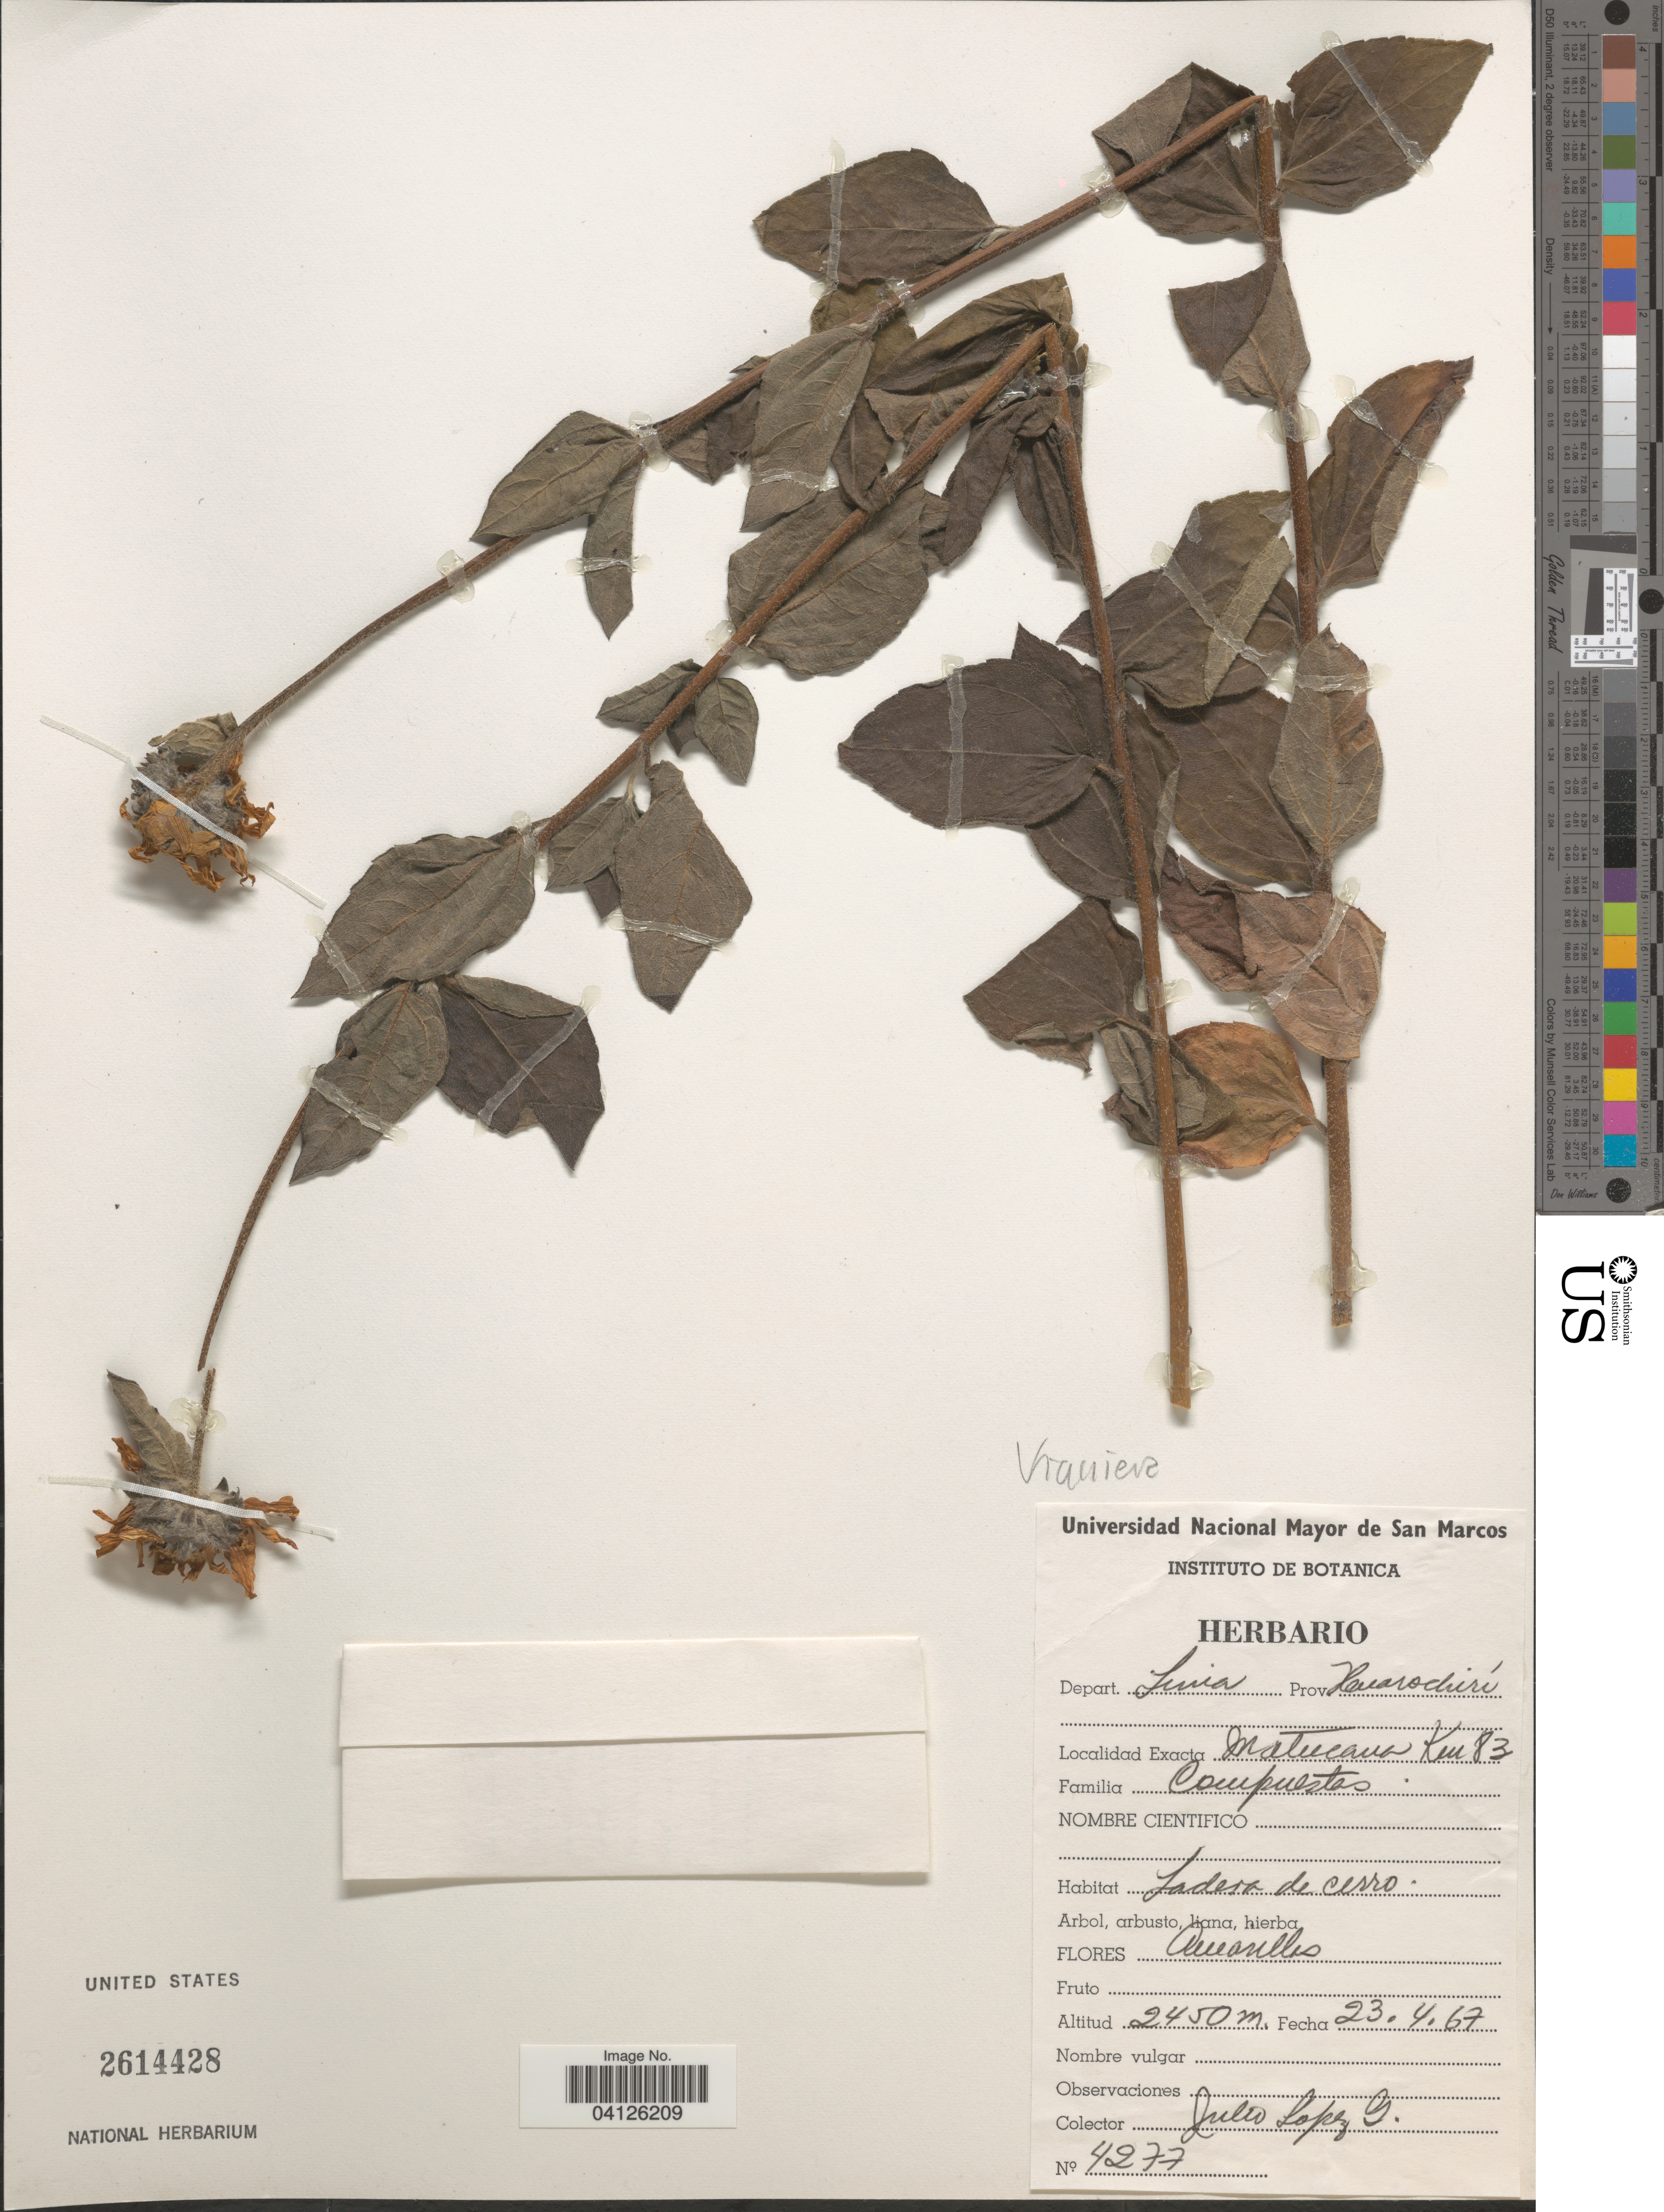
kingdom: Plantae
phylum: Tracheophyta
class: Magnoliopsida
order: Gentianales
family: Gentianaceae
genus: Amarella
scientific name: Amarella sp.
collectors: J. López G.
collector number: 4277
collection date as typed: Transcribed d/m/y: 23/4/67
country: Peru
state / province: Lima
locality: Depart. Lima Prov. Huarochirí. Matucana Km 83.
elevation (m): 2450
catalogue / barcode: US 2614428